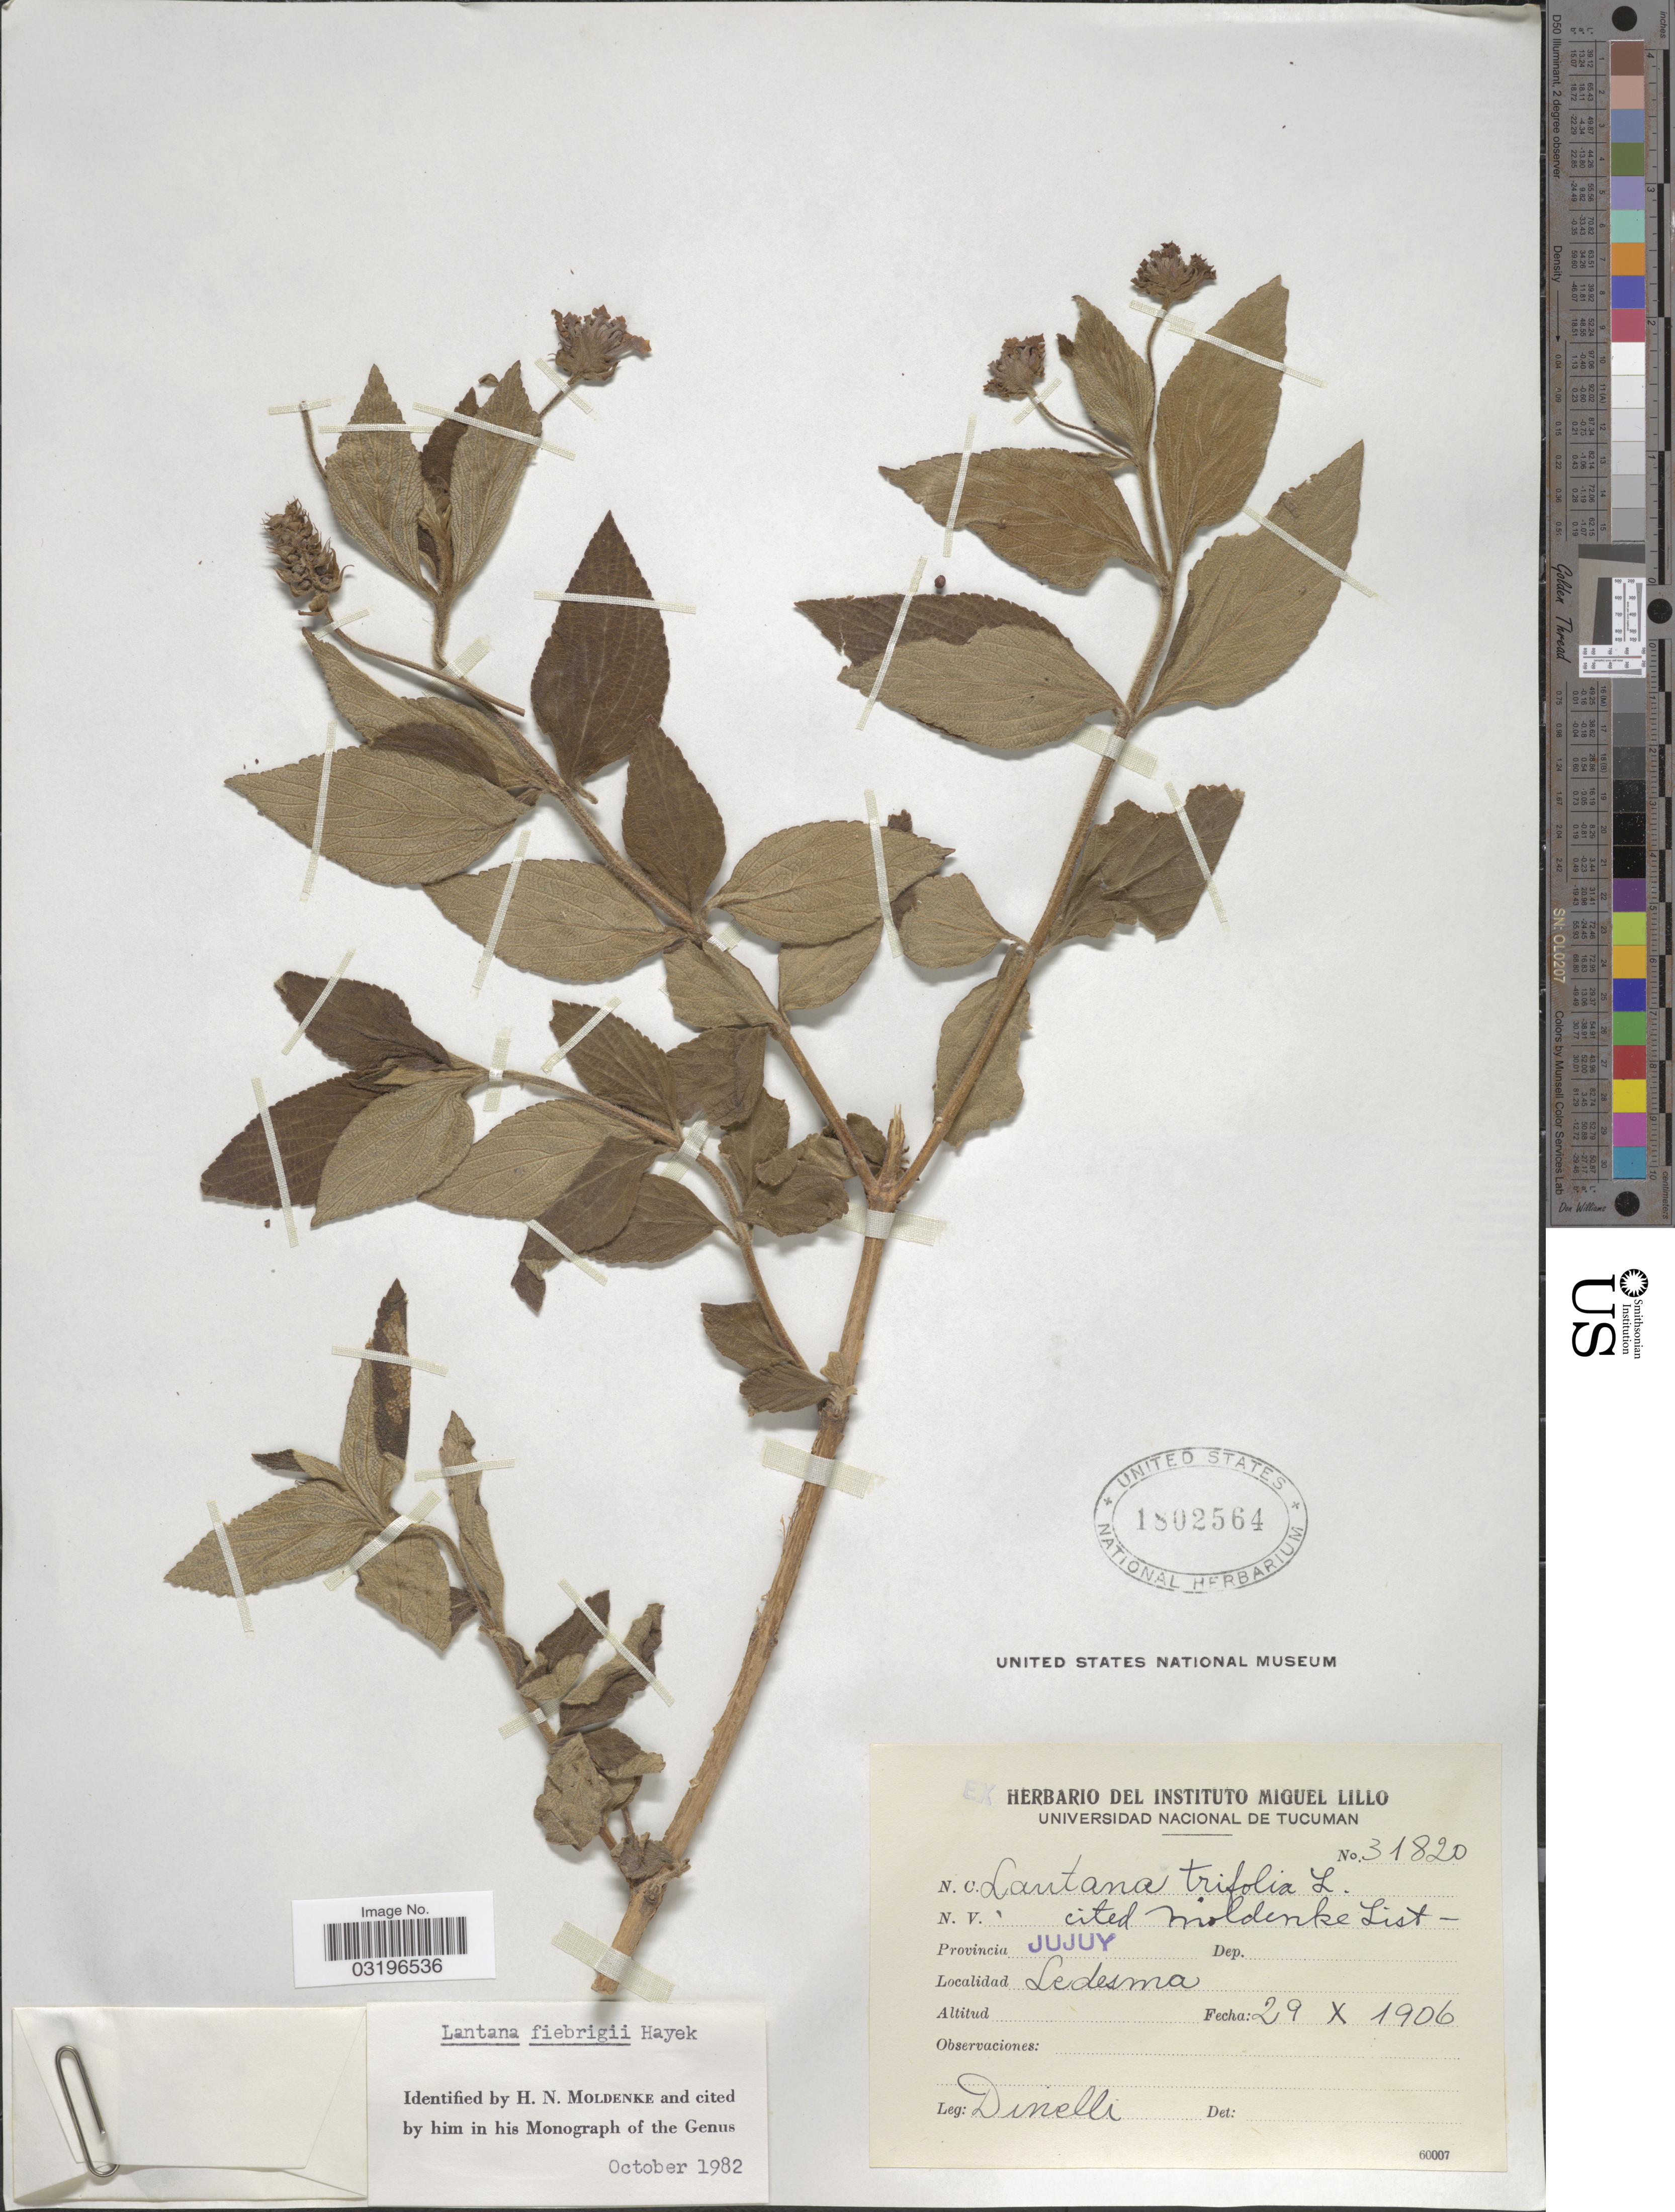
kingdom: Plantae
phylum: Tracheophyta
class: Magnoliopsida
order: Lamiales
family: Verbenaceae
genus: Lantana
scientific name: Lantana fiebrigii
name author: Hayek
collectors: Dinelli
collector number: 31820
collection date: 1906-10-29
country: Argentina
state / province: Jujuy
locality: Ledesma.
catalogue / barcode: US 1802564